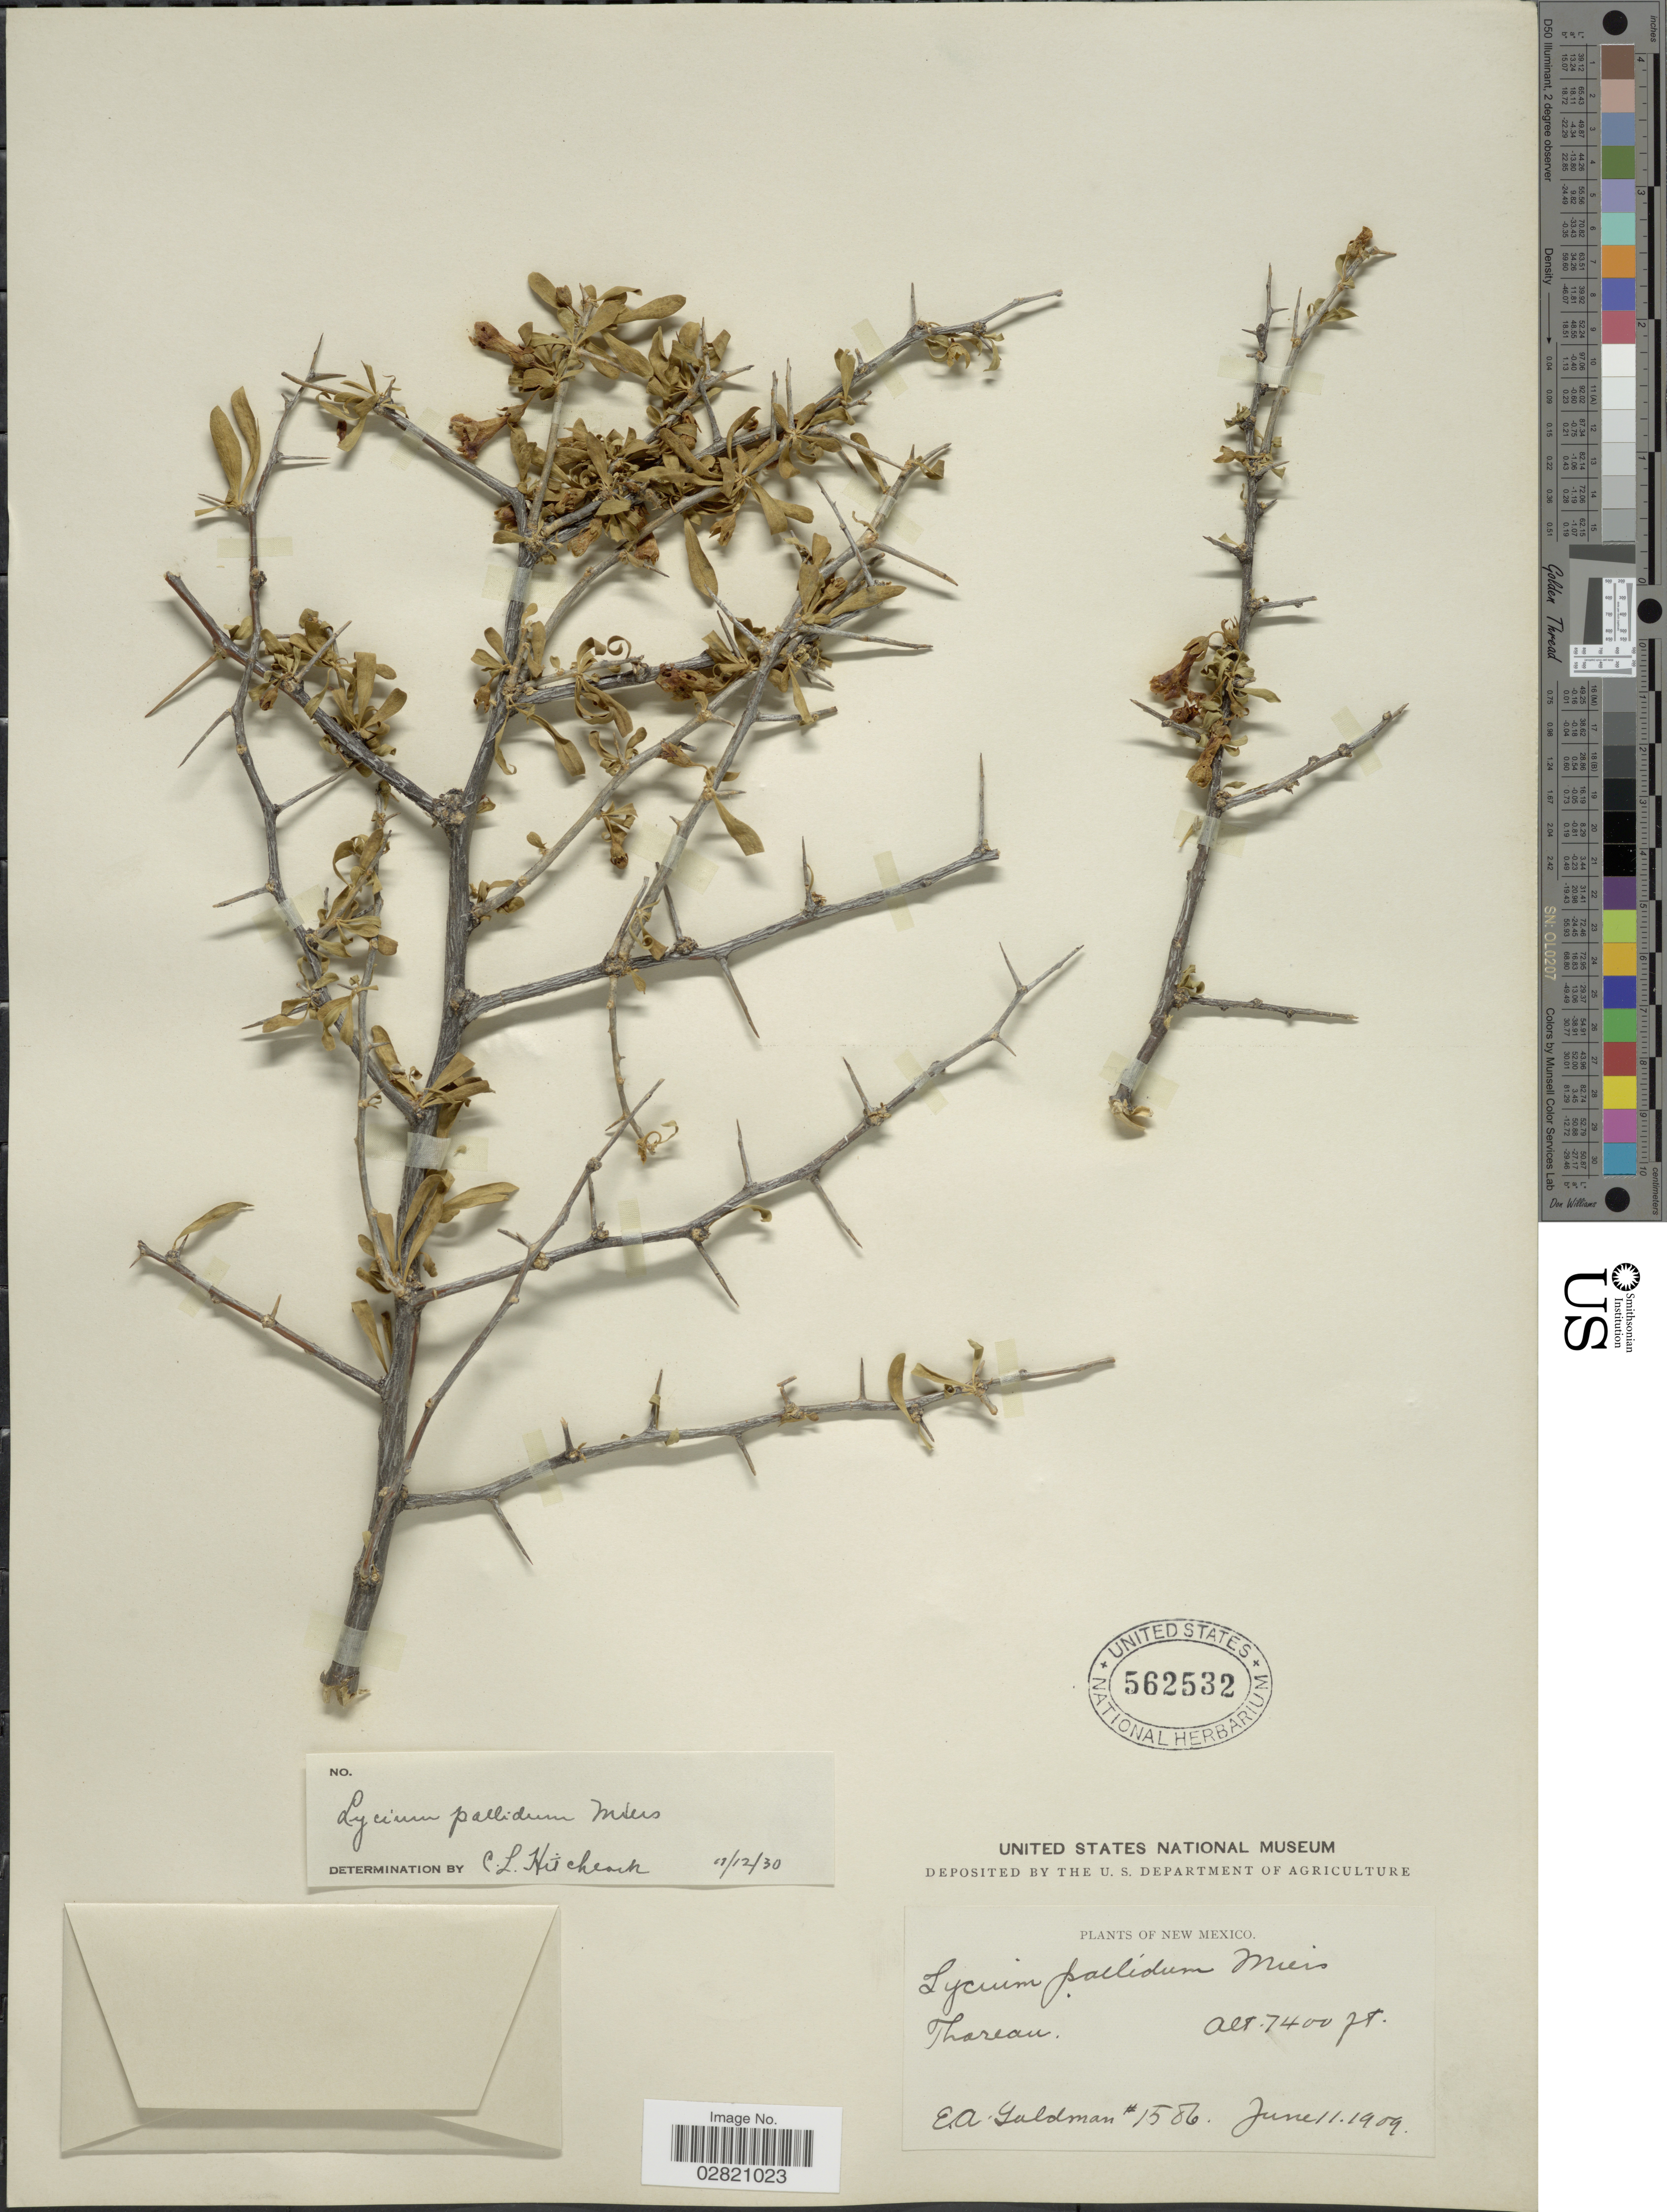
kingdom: Plantae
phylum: Tracheophyta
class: Magnoliopsida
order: Solanales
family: Solanaceae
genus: Lycium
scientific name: Lycium pallidum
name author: Miers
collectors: E. A. Goldman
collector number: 1586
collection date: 1909-06-11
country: United States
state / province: New Mexico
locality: Thareau.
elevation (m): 2256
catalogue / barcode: US 562532